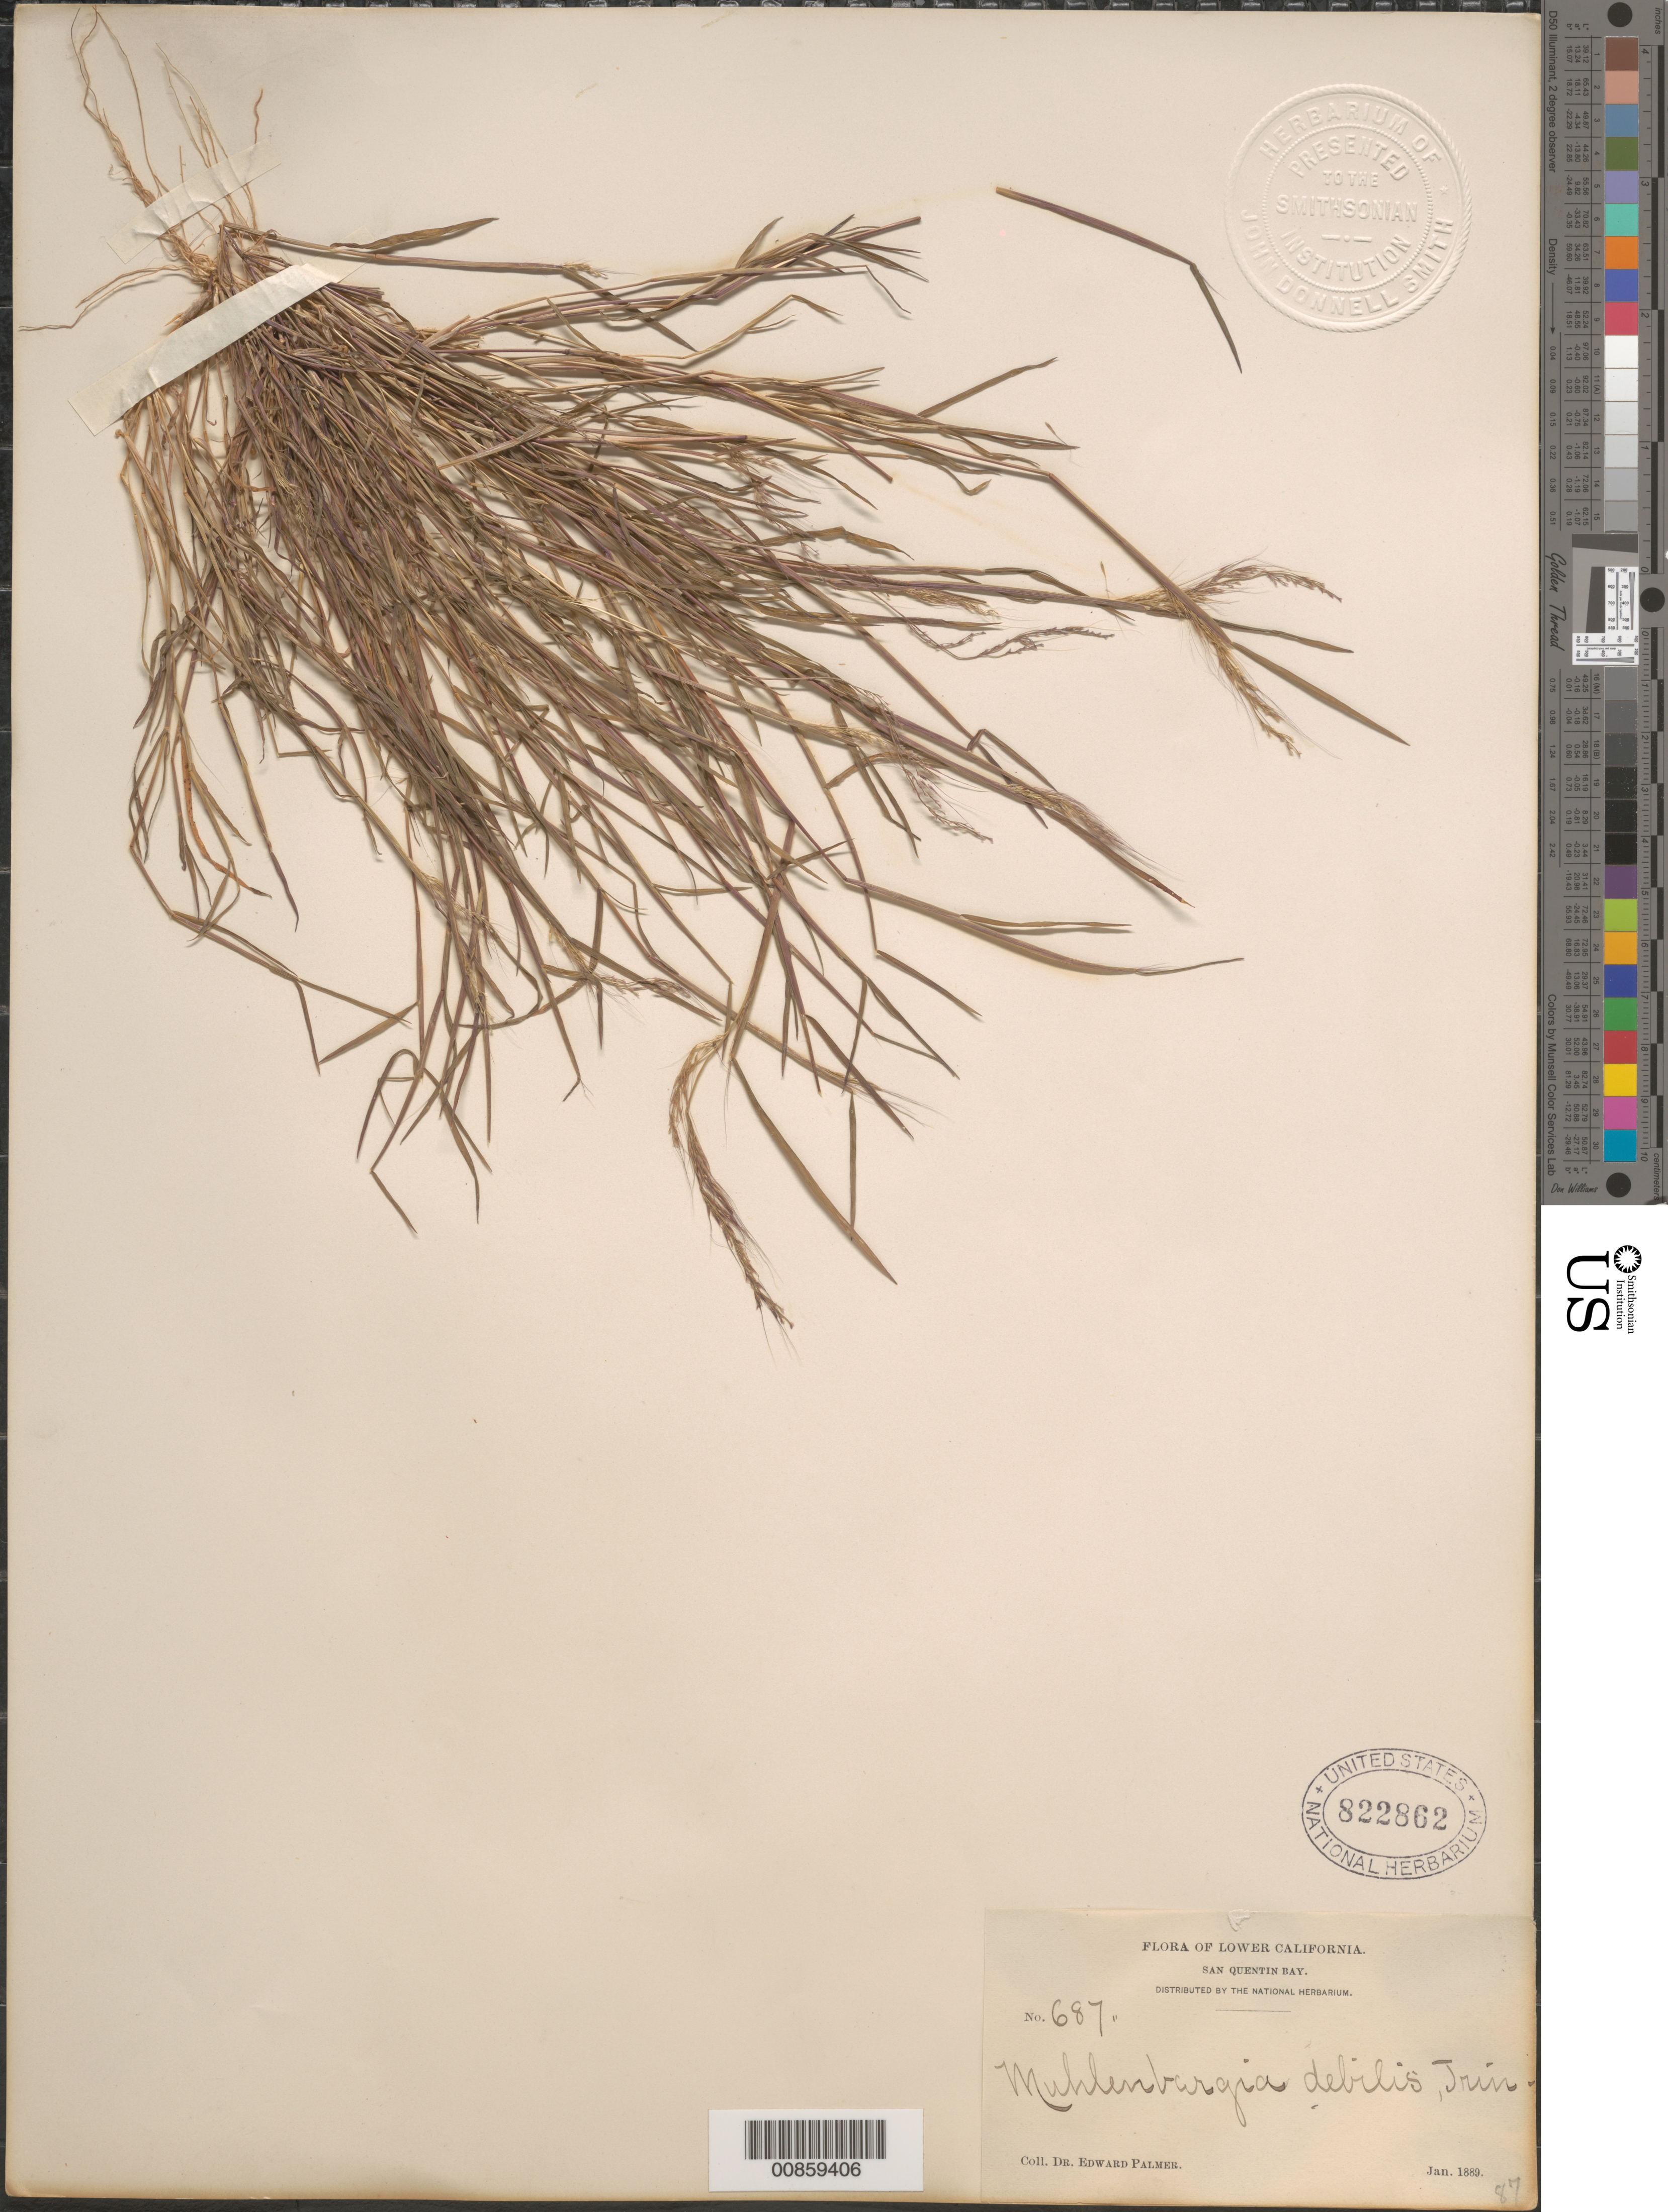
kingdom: Plantae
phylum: Tracheophyta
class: Liliopsida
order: Poales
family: Poaceae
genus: Muhlenbergia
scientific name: Muhlenbergia microsperma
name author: (DC.) Kunth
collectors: E. Palmer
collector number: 687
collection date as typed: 1889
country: Mexico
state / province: Baja California Norte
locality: San Quintin Bay, B.C.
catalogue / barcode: US 822862